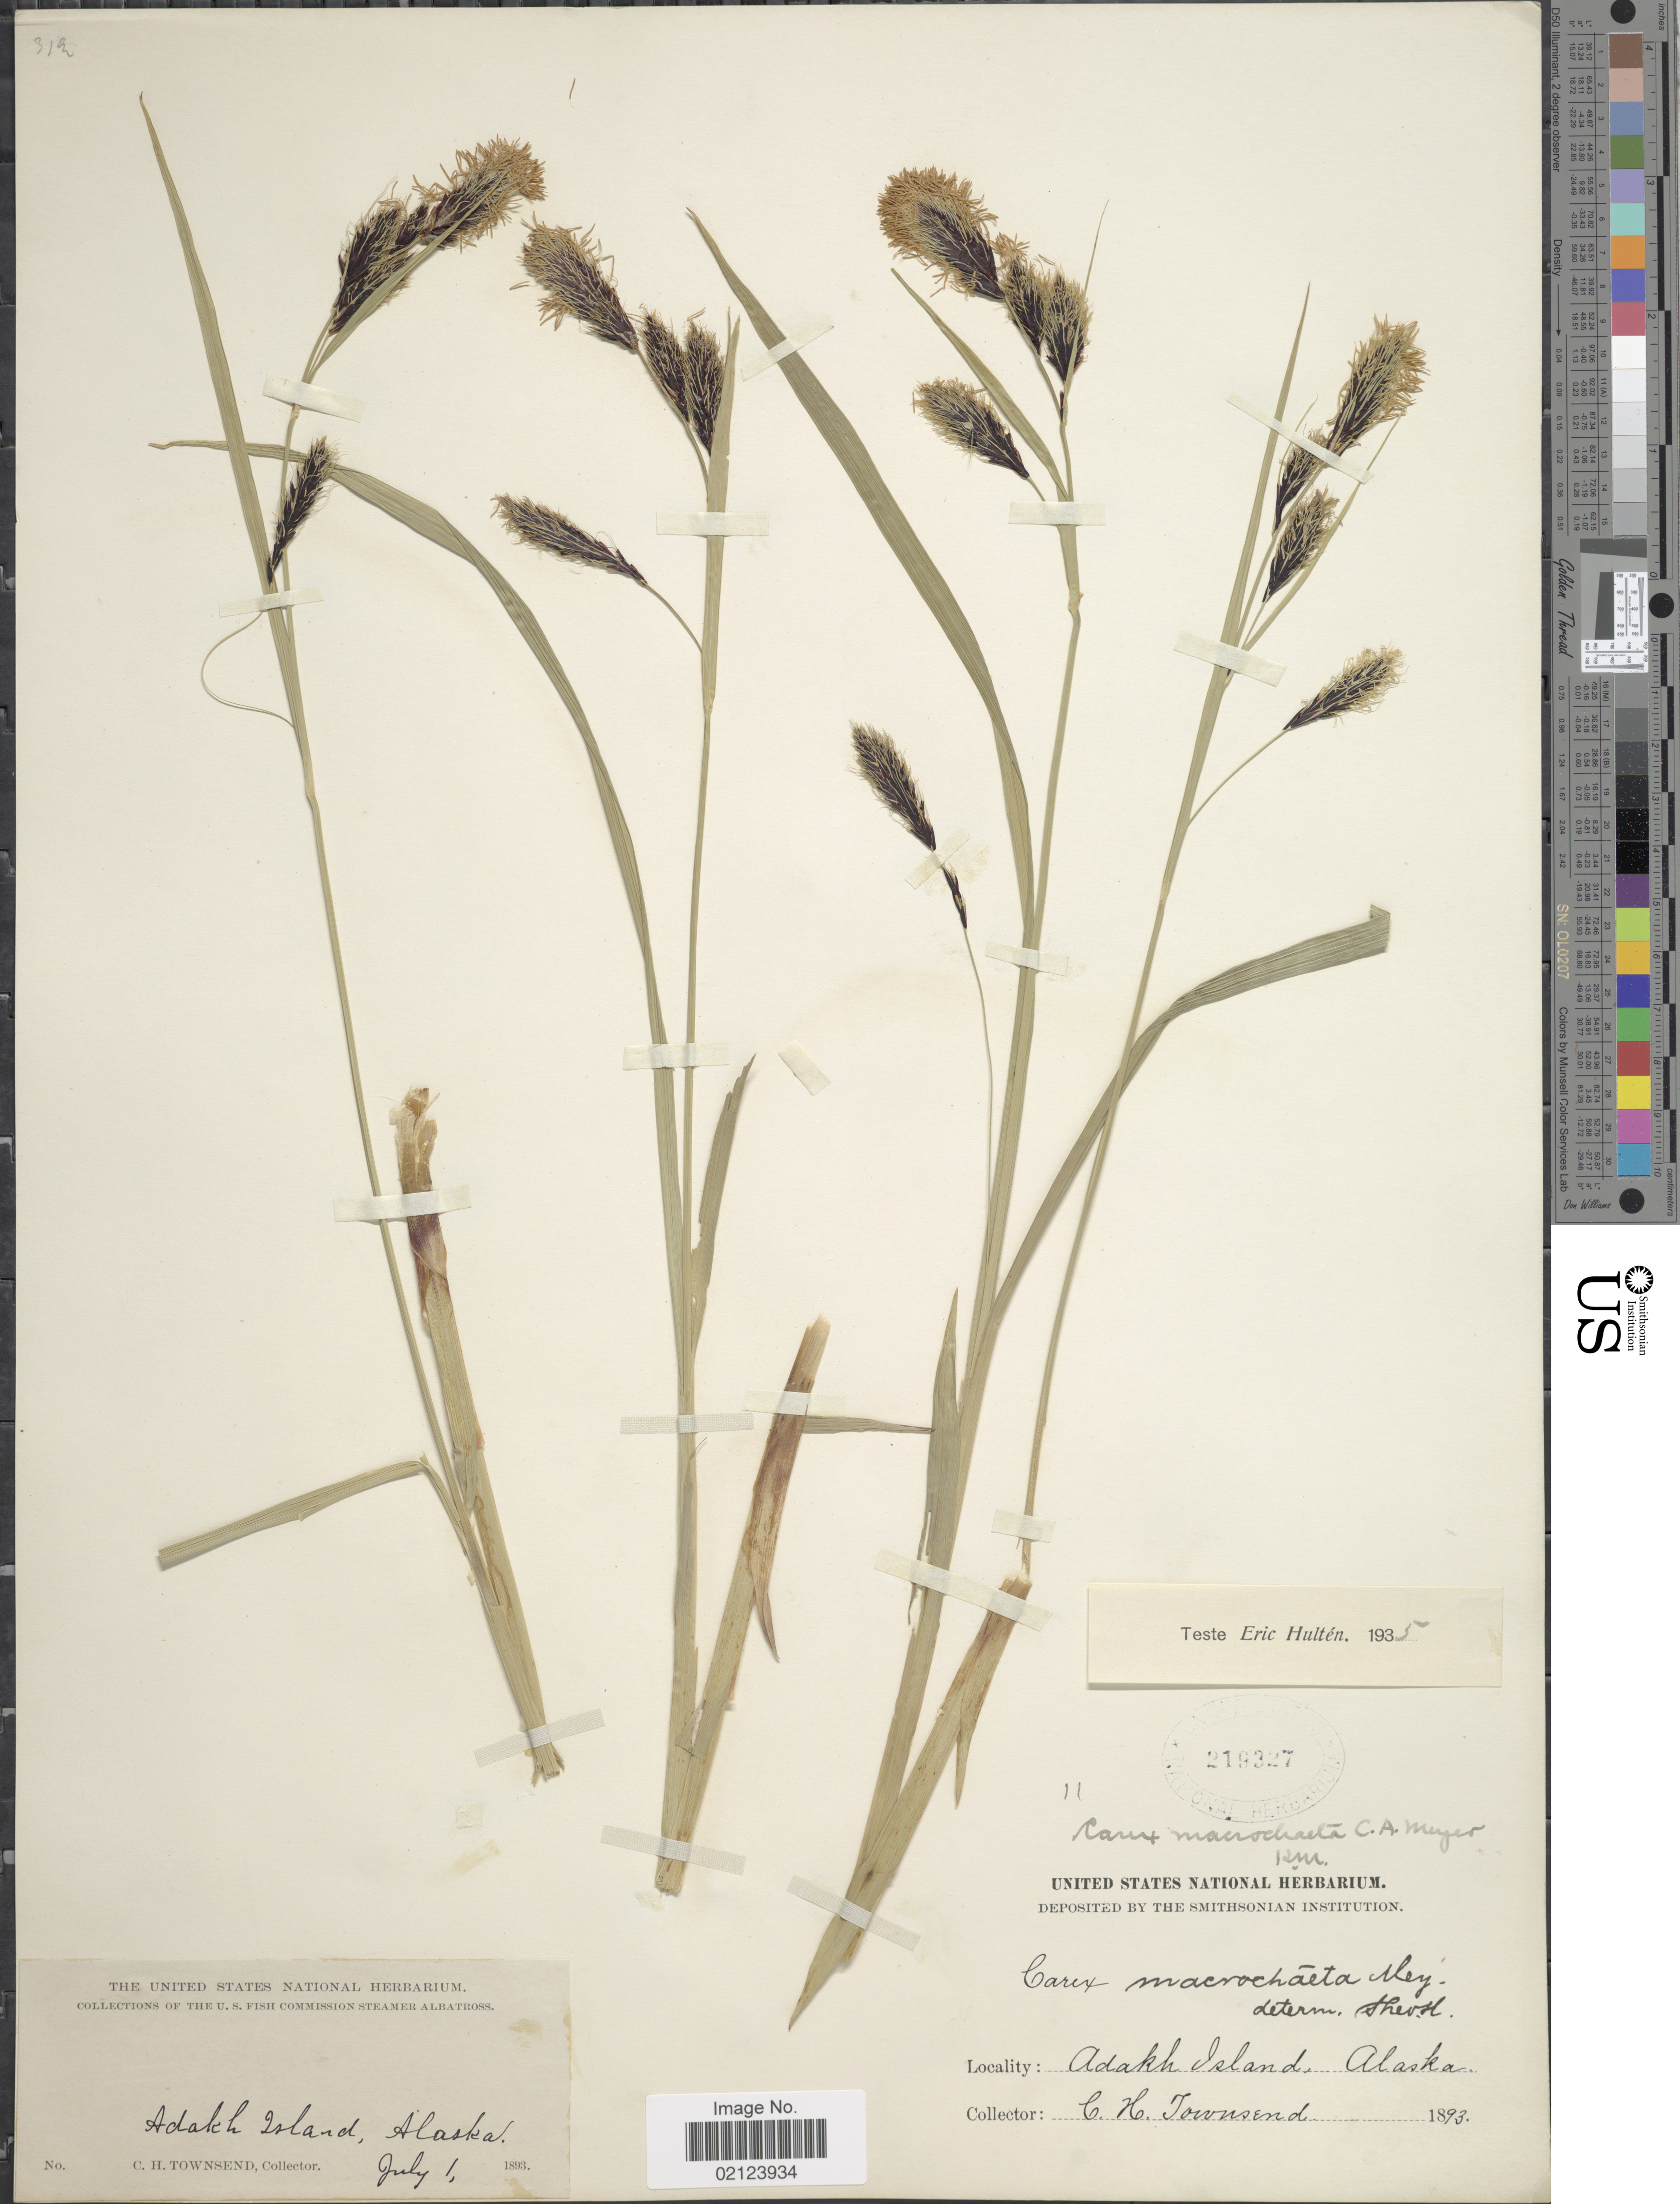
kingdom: Plantae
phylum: Tracheophyta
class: Liliopsida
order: Poales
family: Cyperaceae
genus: Carex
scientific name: Carex macrochaeta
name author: C.A. Mey.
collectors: C. H. Townsend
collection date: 1893-07-01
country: United States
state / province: Alaska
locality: Adakh Island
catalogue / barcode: US 219327